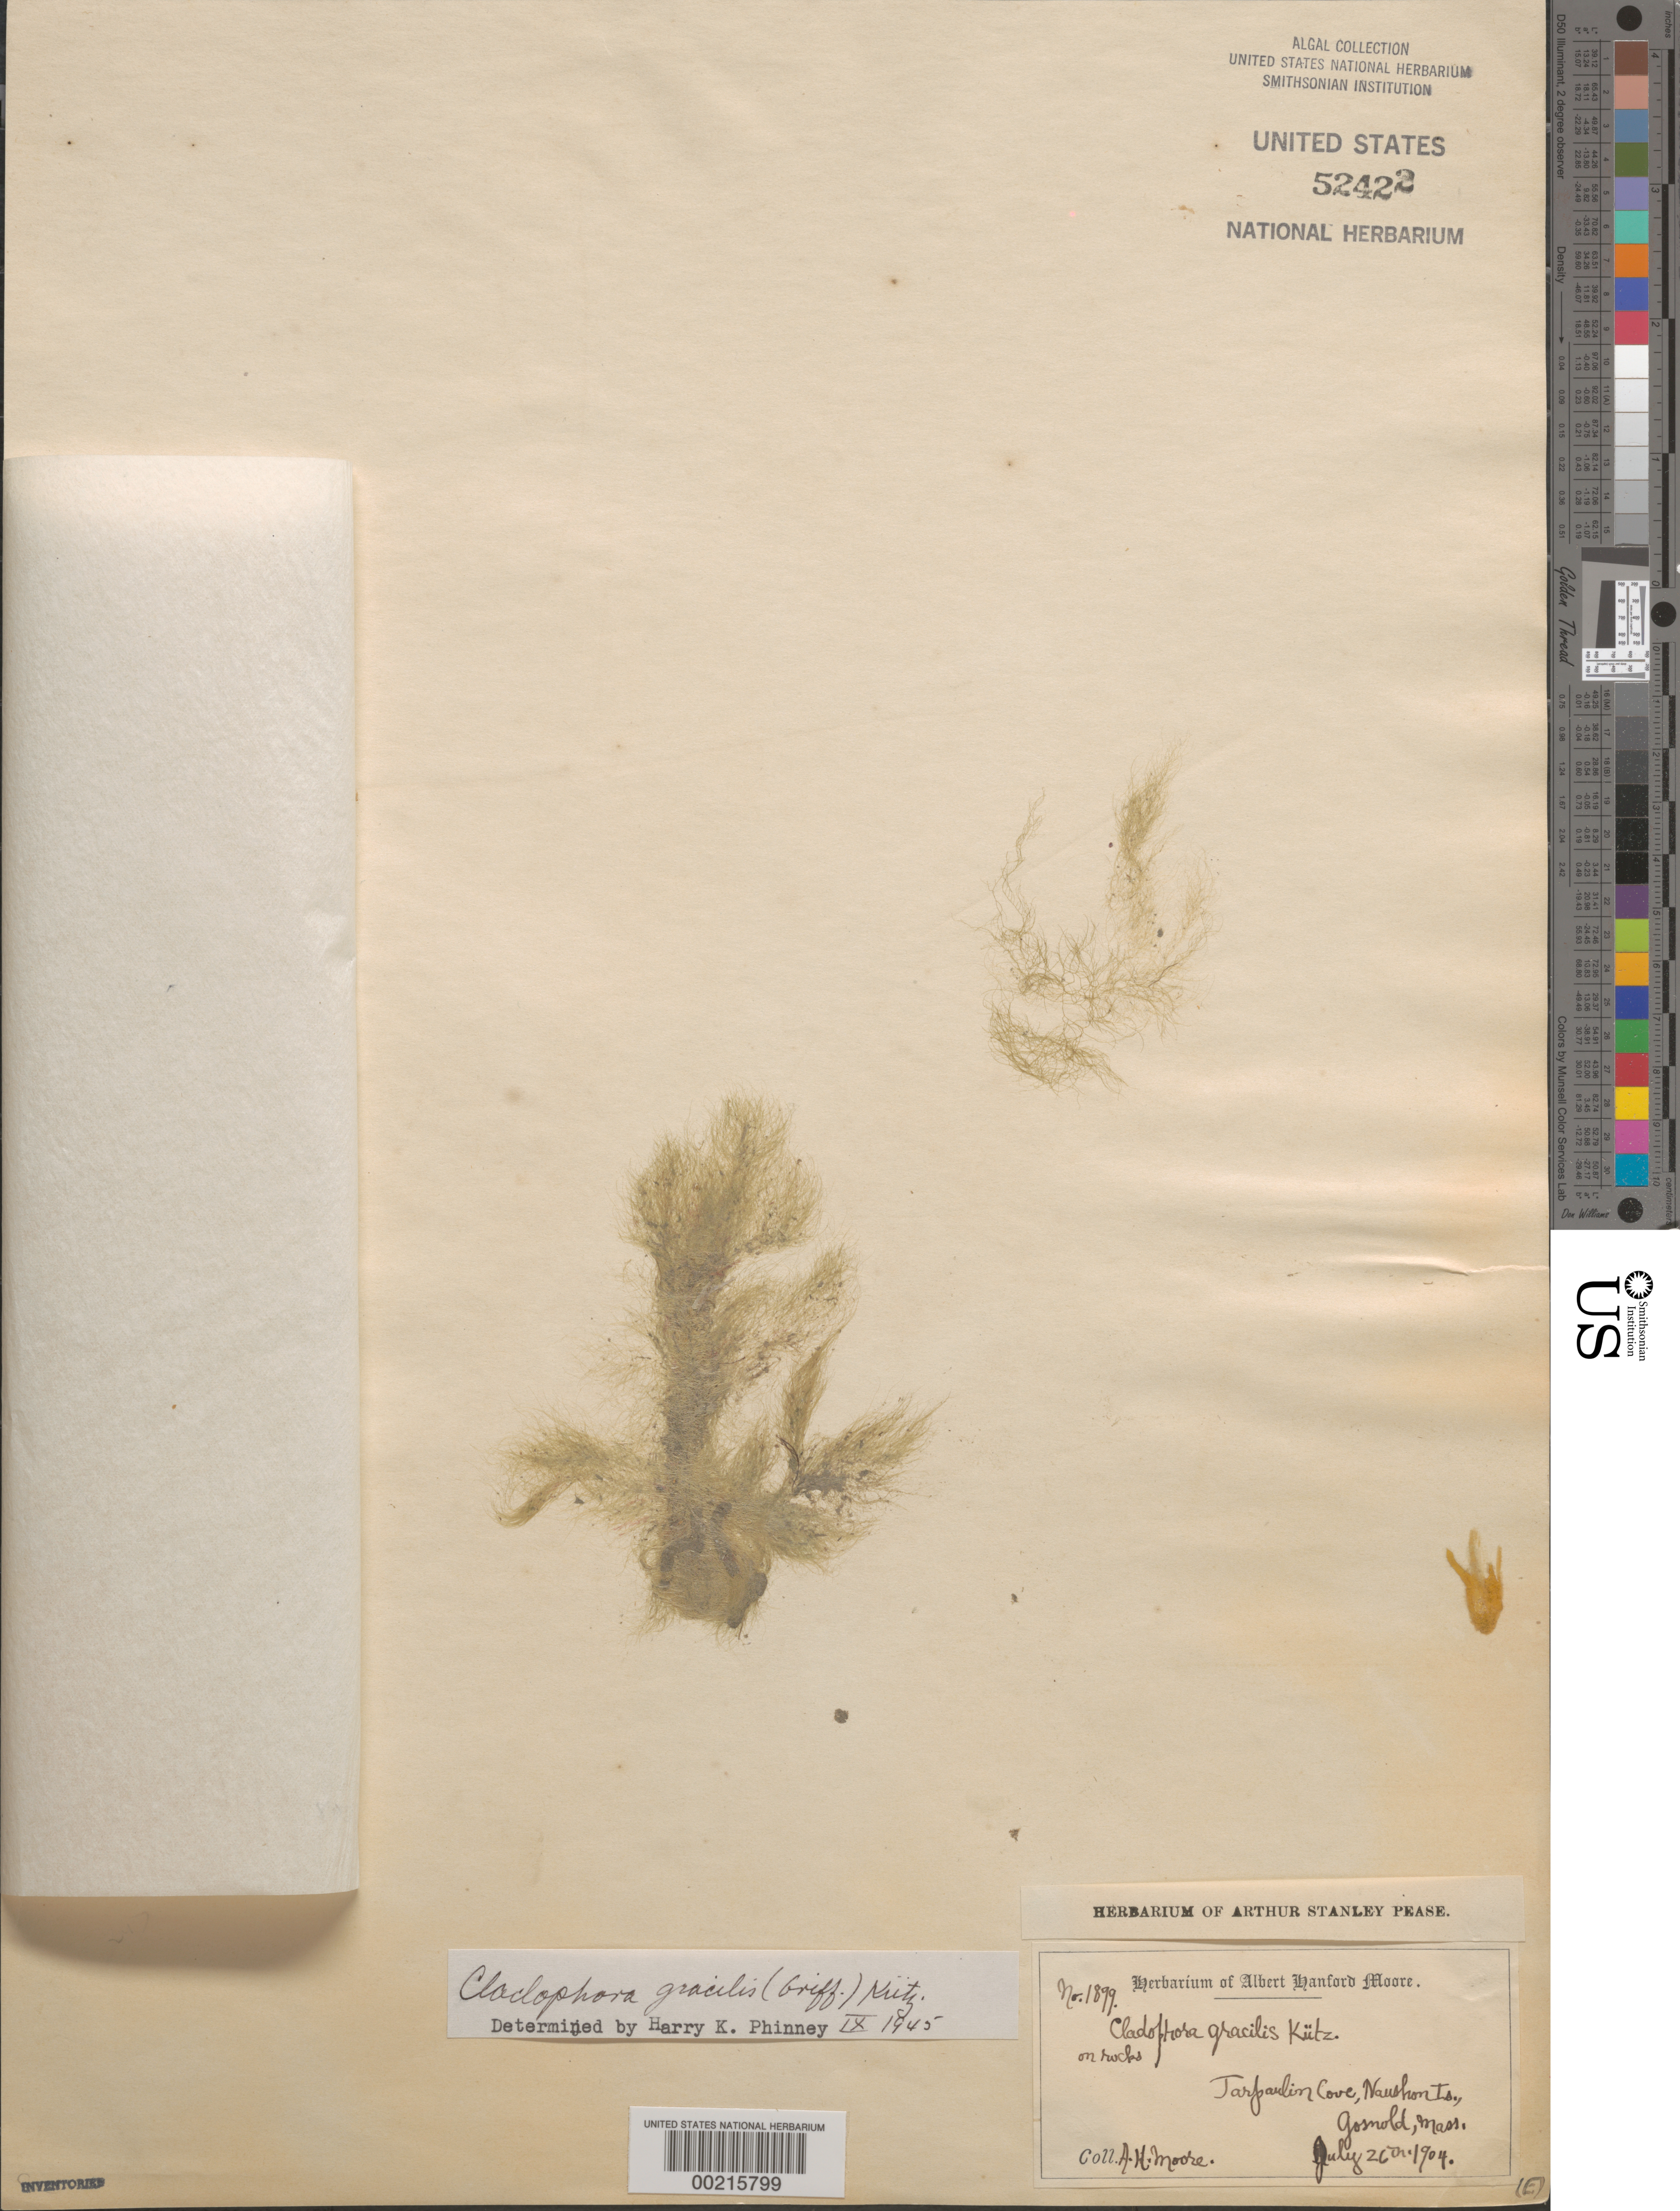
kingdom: Plantae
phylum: Chlorophyta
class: Ulvophyceae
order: Cladophorales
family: Cladophoraceae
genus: Cladophora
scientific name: Cladophora gracilis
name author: (Griff.) Kütz.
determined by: Phinney, H. K.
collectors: A. H. Moore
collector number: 1899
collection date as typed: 26 Jul 1904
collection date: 1904-07-26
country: United States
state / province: Massachusetts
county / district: Dukes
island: Naushon Island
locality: Tarpaulin Cove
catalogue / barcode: US 52422